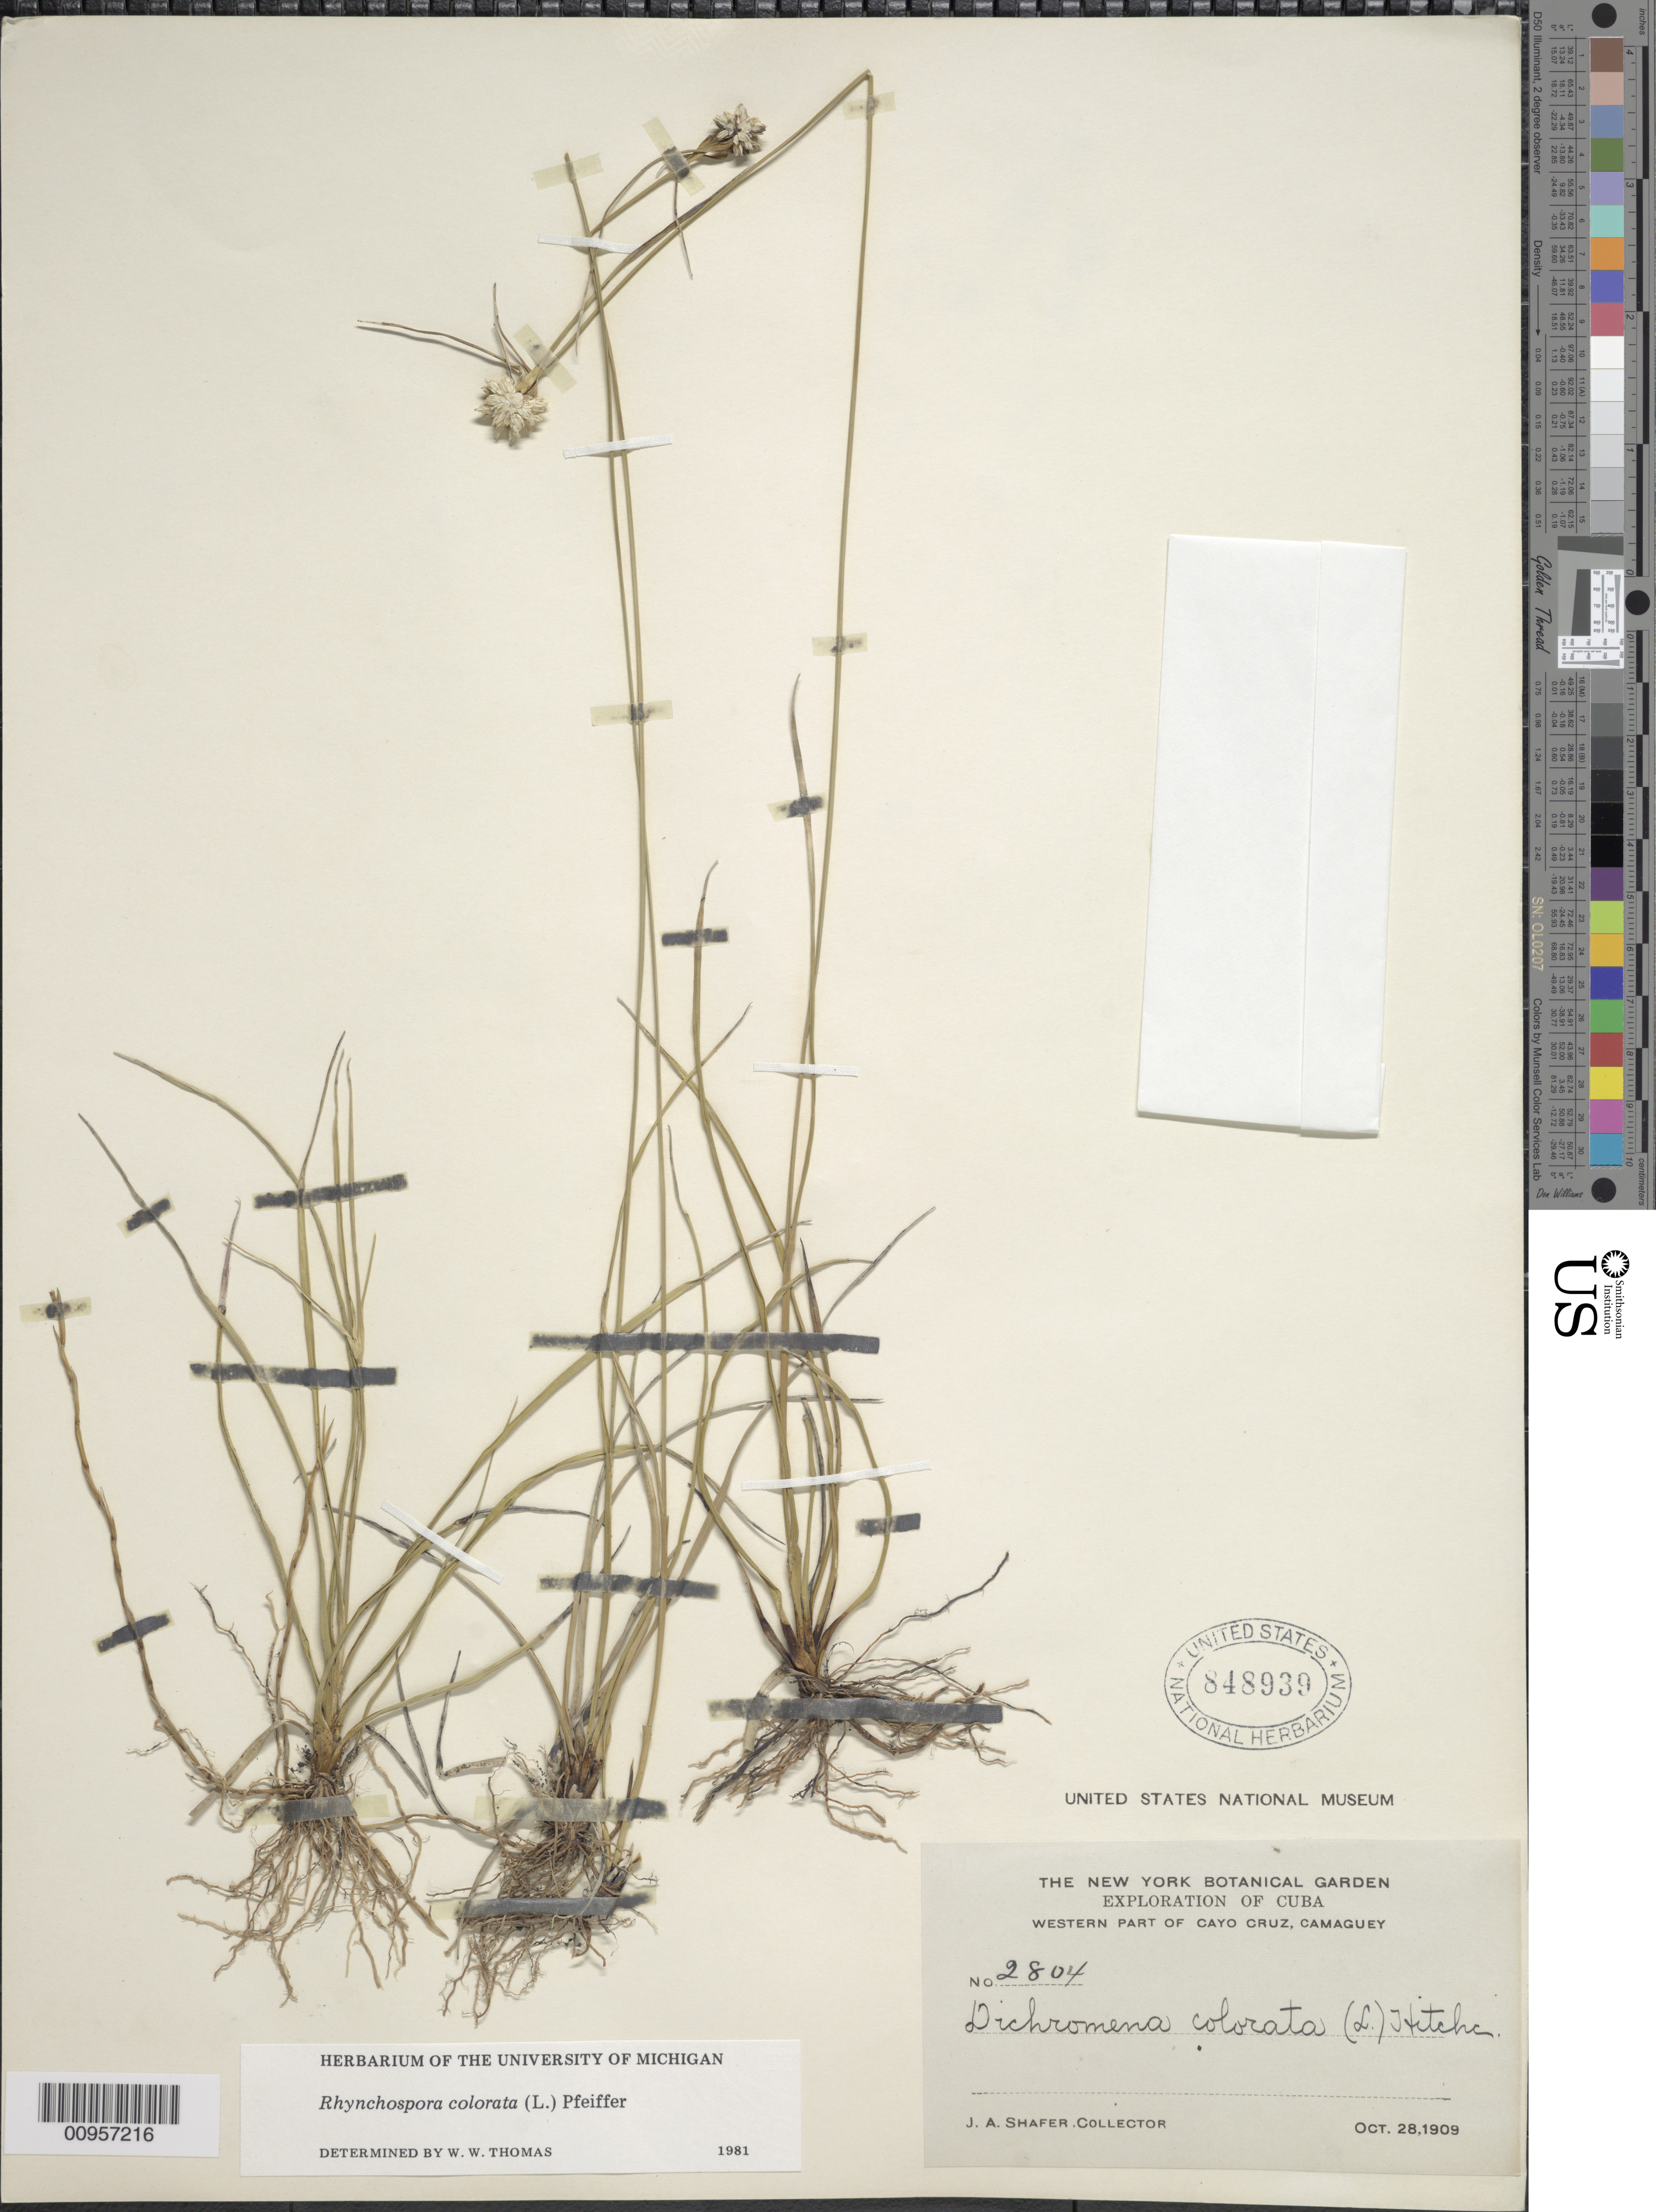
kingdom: Plantae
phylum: Tracheophyta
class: Liliopsida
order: Poales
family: Cyperaceae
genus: Rhynchospora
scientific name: Rhynchospora colorata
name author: (L.) H. Pfeiff.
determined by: Thomas, W. W.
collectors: J. A. Shafer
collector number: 2804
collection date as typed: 28 Oct 1909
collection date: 1909-10-28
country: Cuba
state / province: Camagüey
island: Cuba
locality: Western part of Cayo Cruz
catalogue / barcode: US 848939